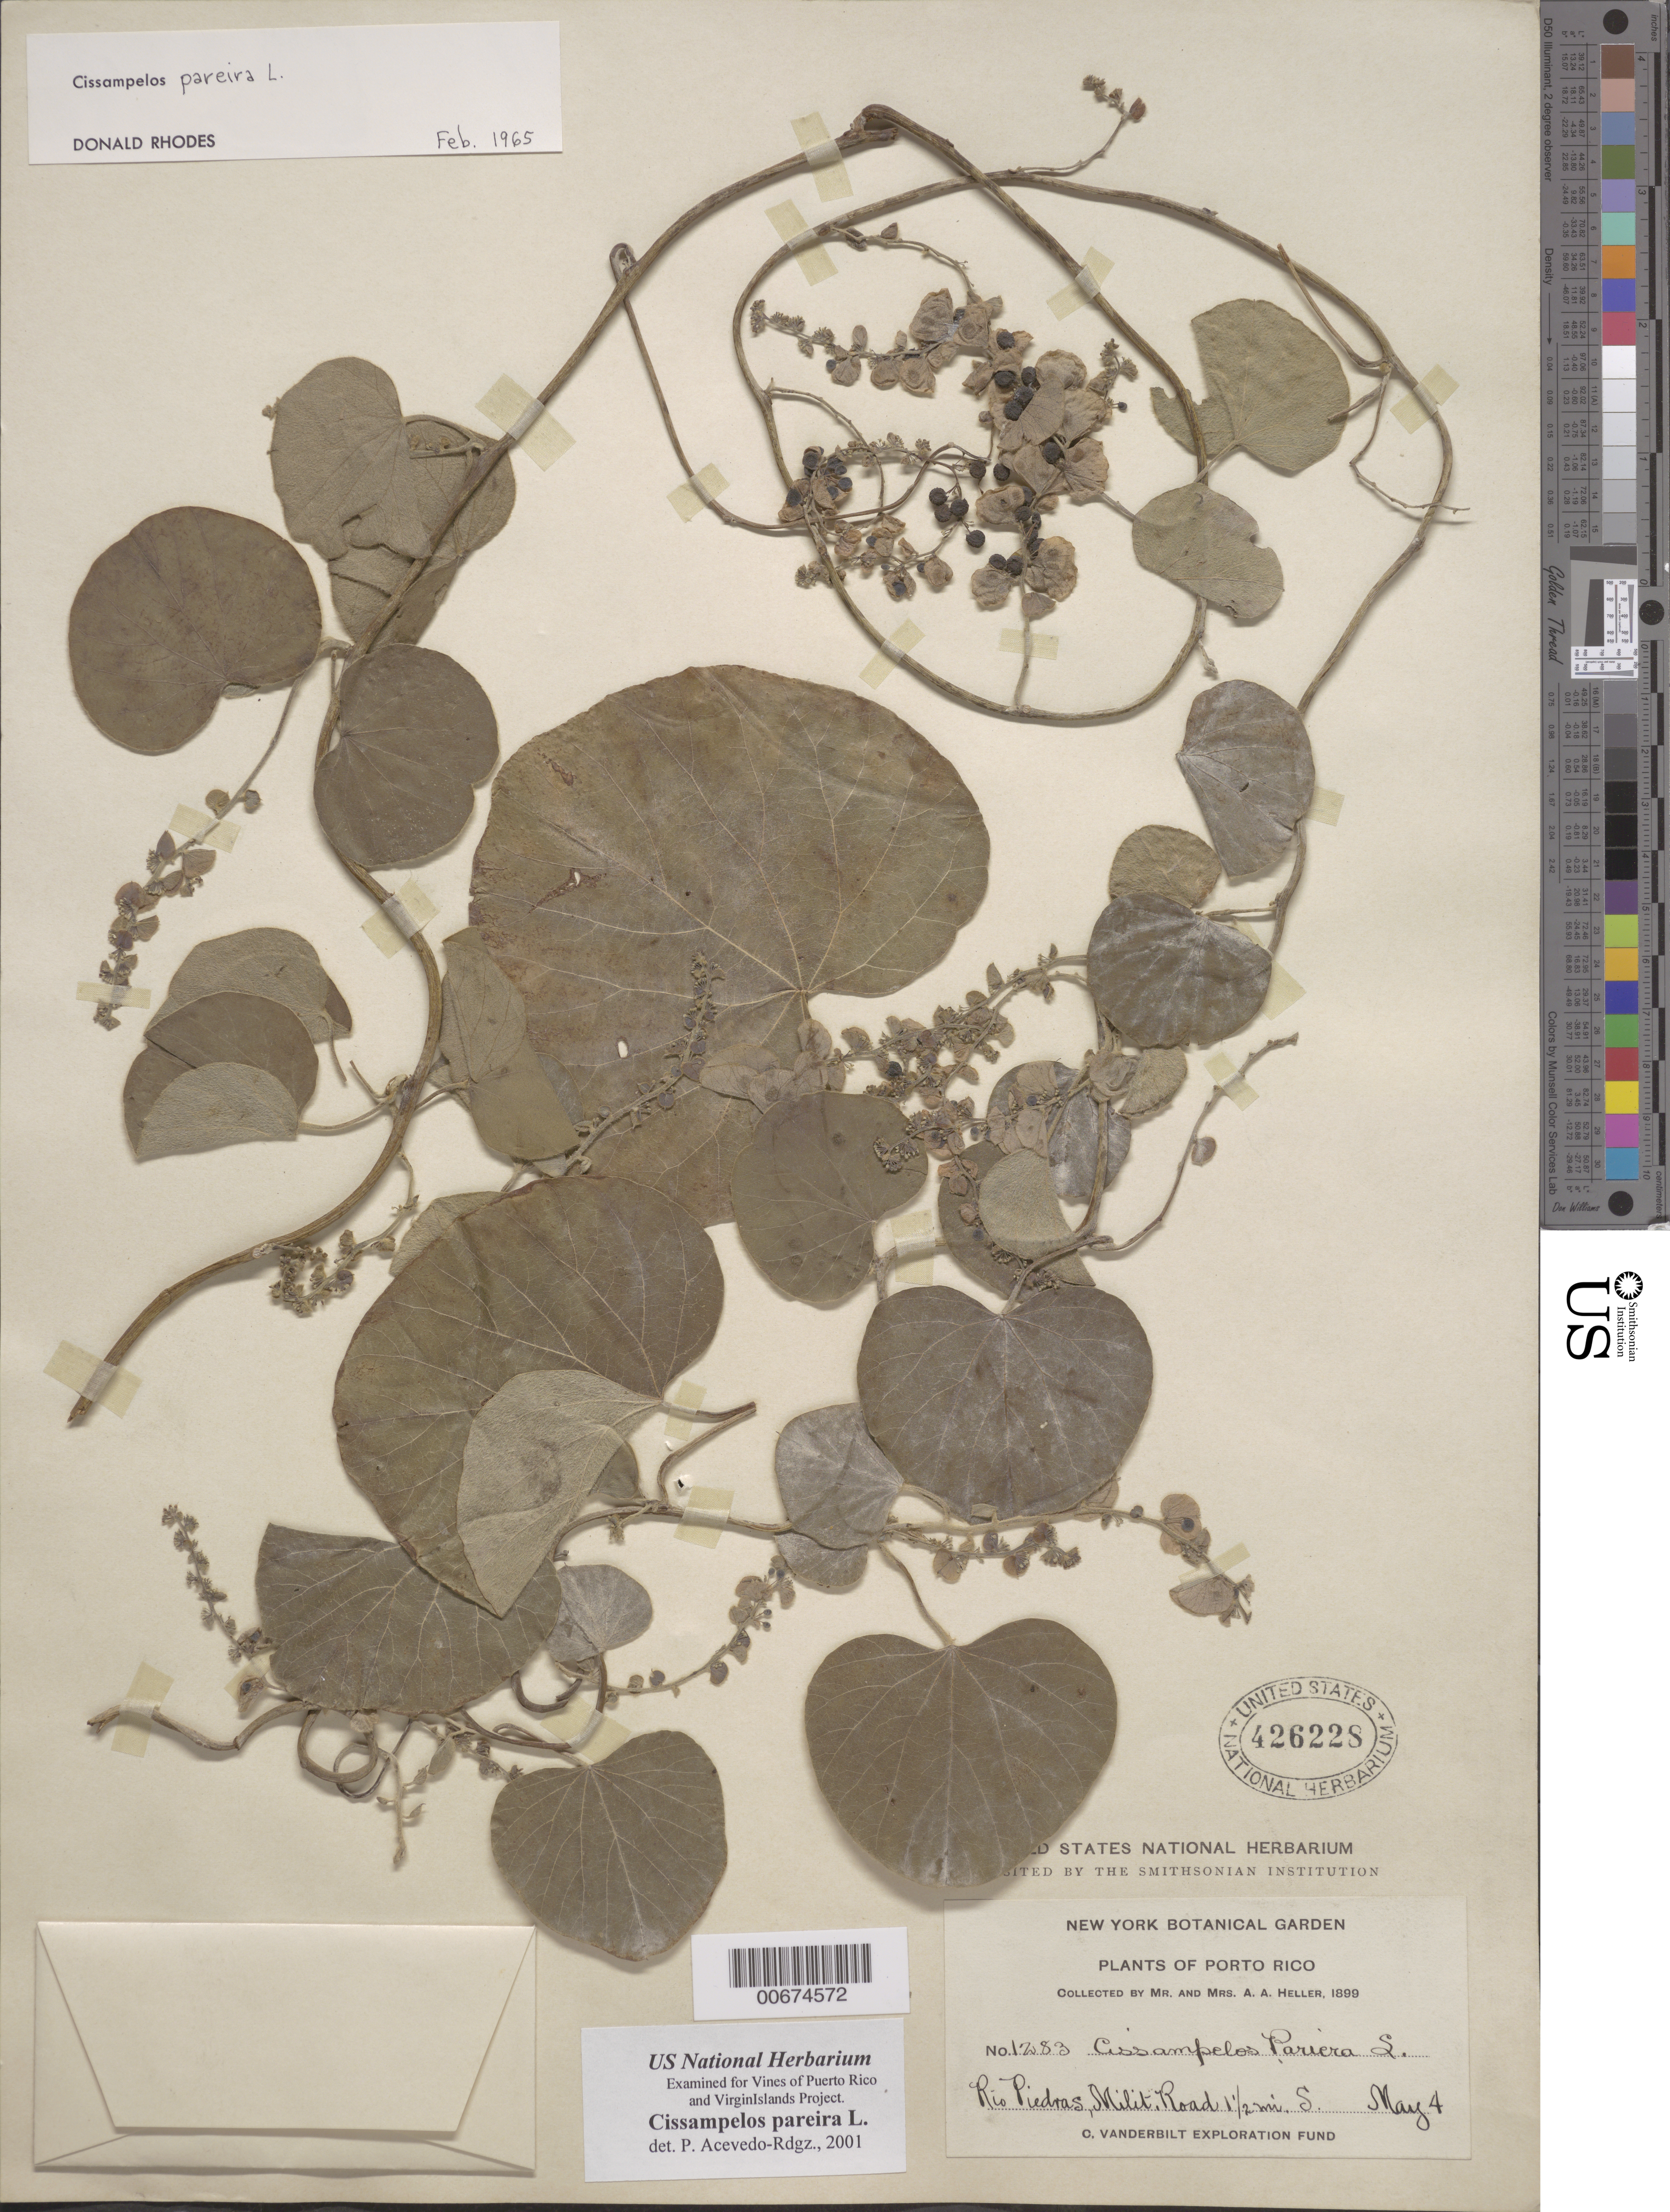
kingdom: Plantae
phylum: Tracheophyta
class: Magnoliopsida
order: Ranunculales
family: Menispermaceae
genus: Cissampelos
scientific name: Cissampelos pareira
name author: L.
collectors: A. A. Heller & E. G. Heller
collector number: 1283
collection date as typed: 04 May 1899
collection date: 1899-05-04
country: Puerto Rico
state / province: San Juan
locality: Rio Piedras, 1.5 mi. S Military Road.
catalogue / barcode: US 426228